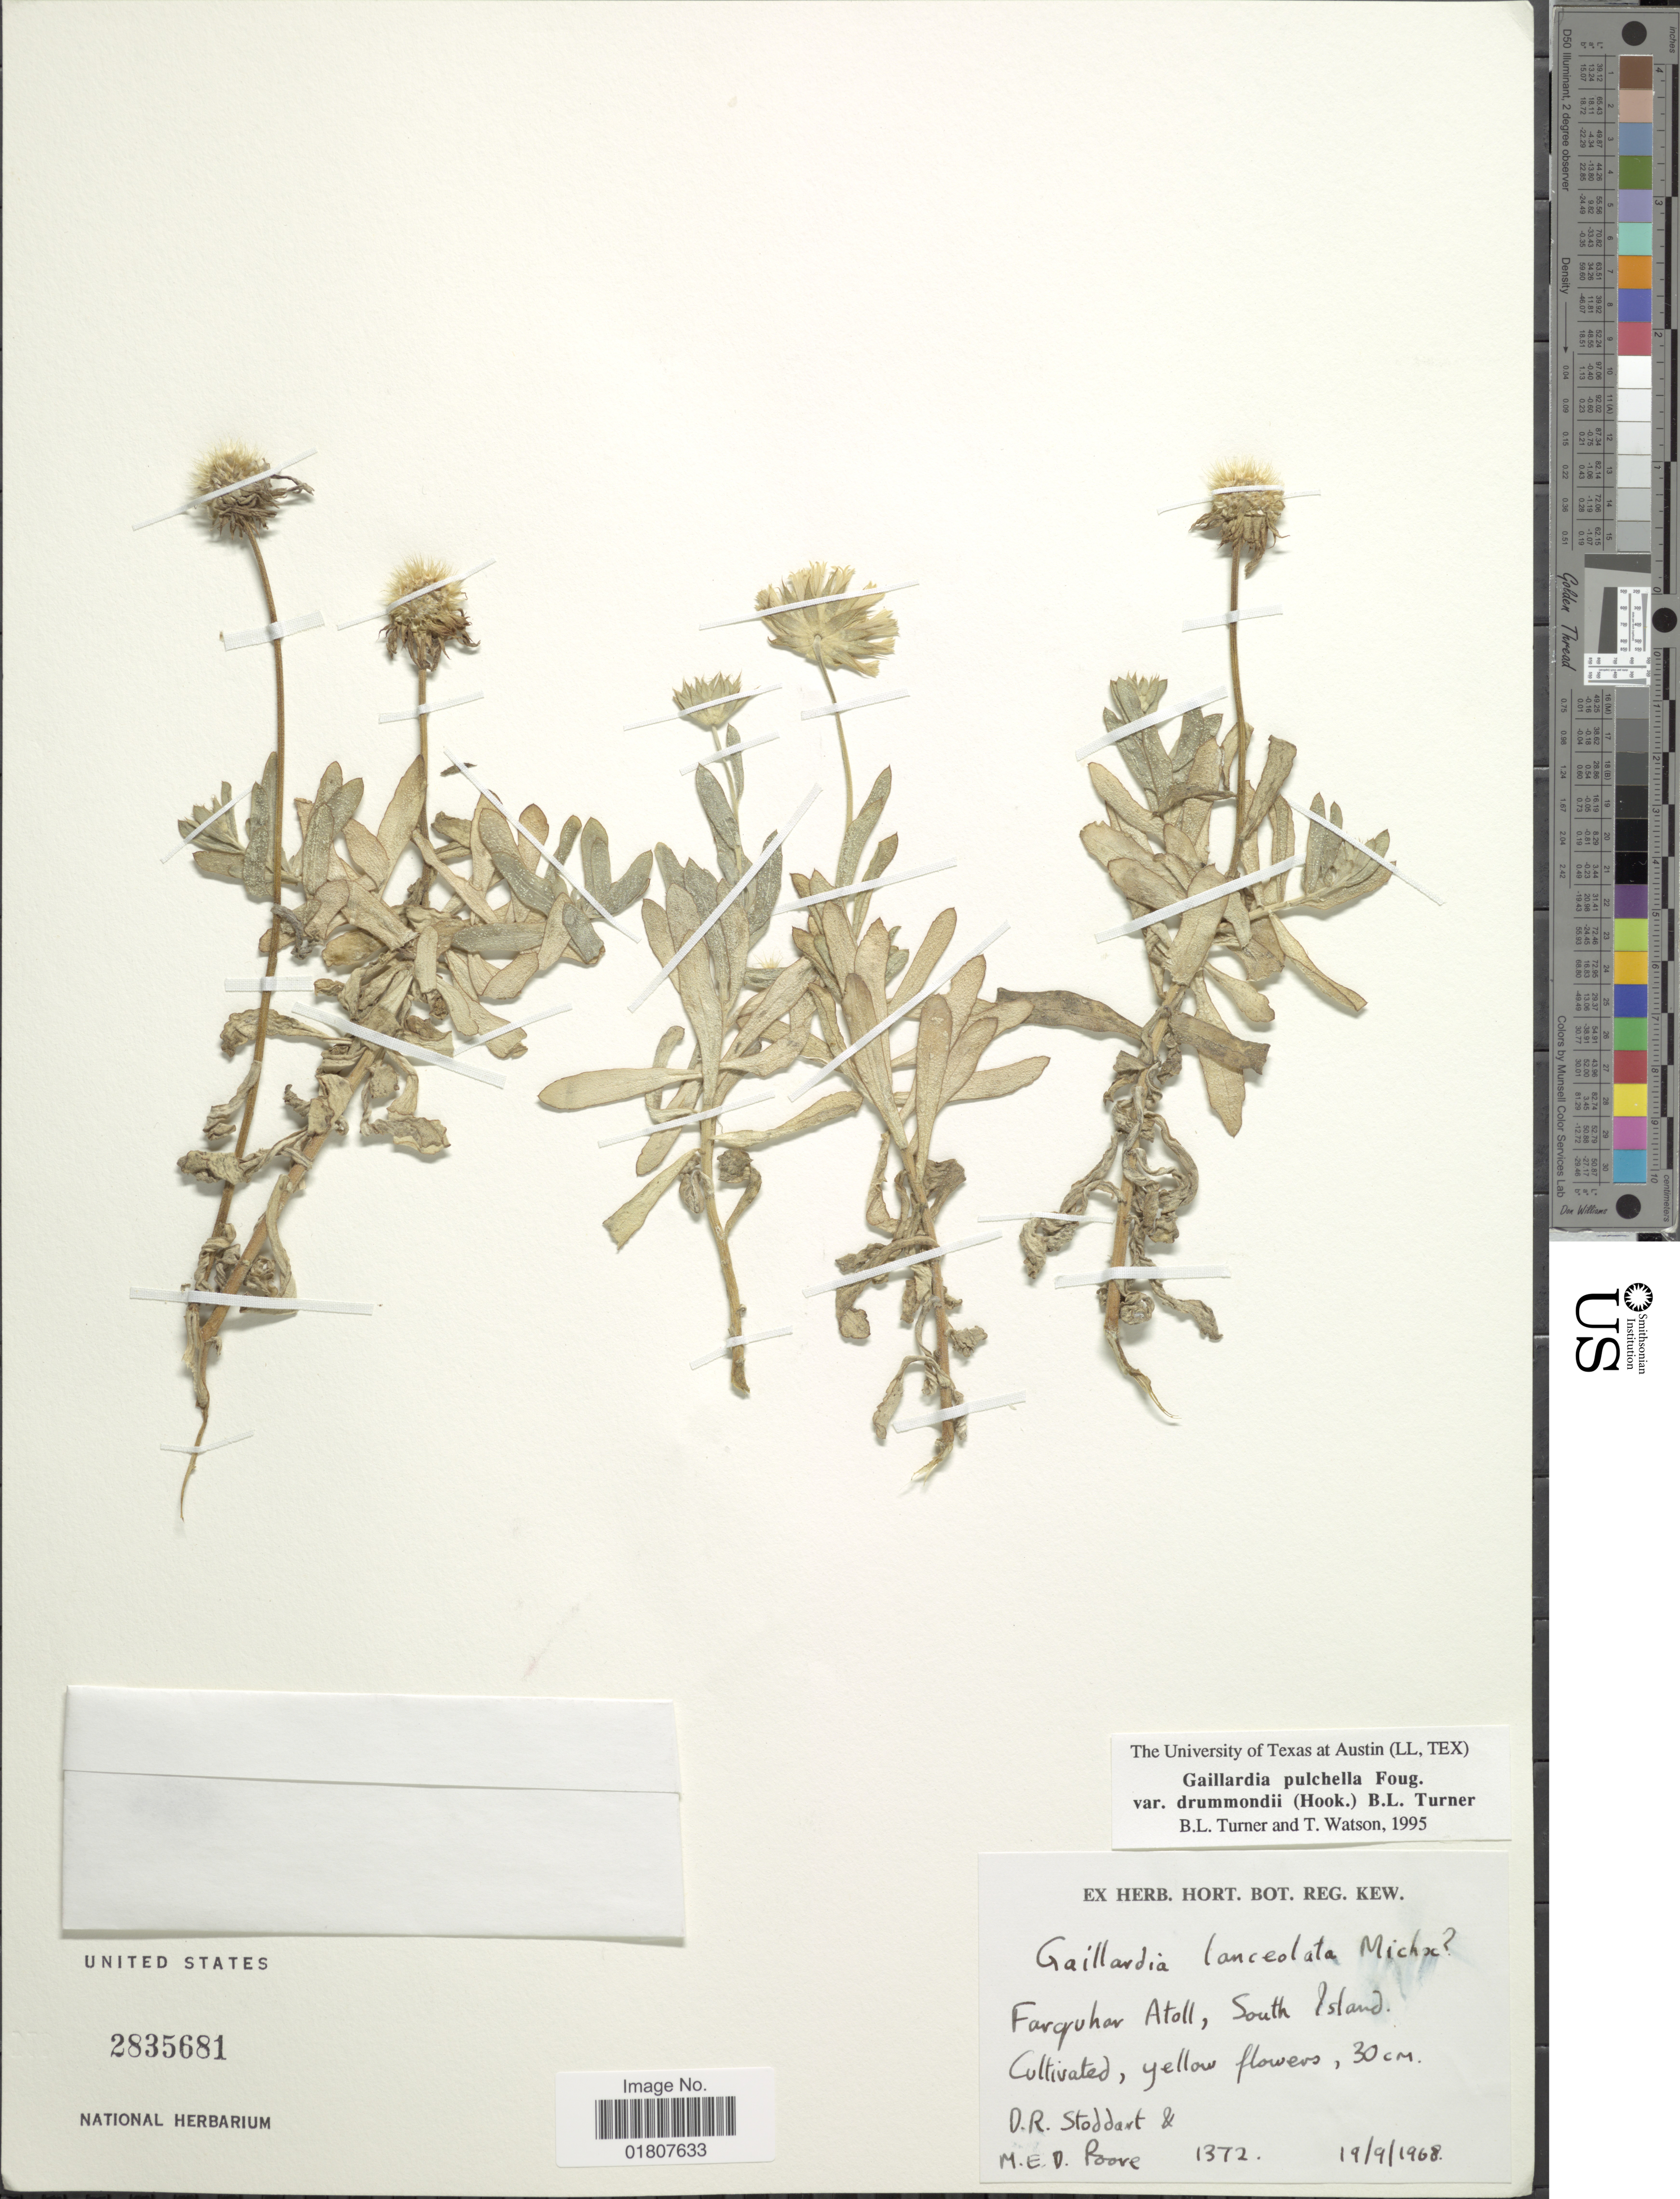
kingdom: Plantae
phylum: Tracheophyta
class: Magnoliopsida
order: Asterales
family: Asteraceae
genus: Gaillardia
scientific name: Gaillardia pulchella var. drummondii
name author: (Hook.) B.L. Turner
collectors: D. R. Stoddart & M. E. D. Poore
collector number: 1372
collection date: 1968-09-19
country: Seychelles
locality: Farguhar Atoll, South Island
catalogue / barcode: US 2835681